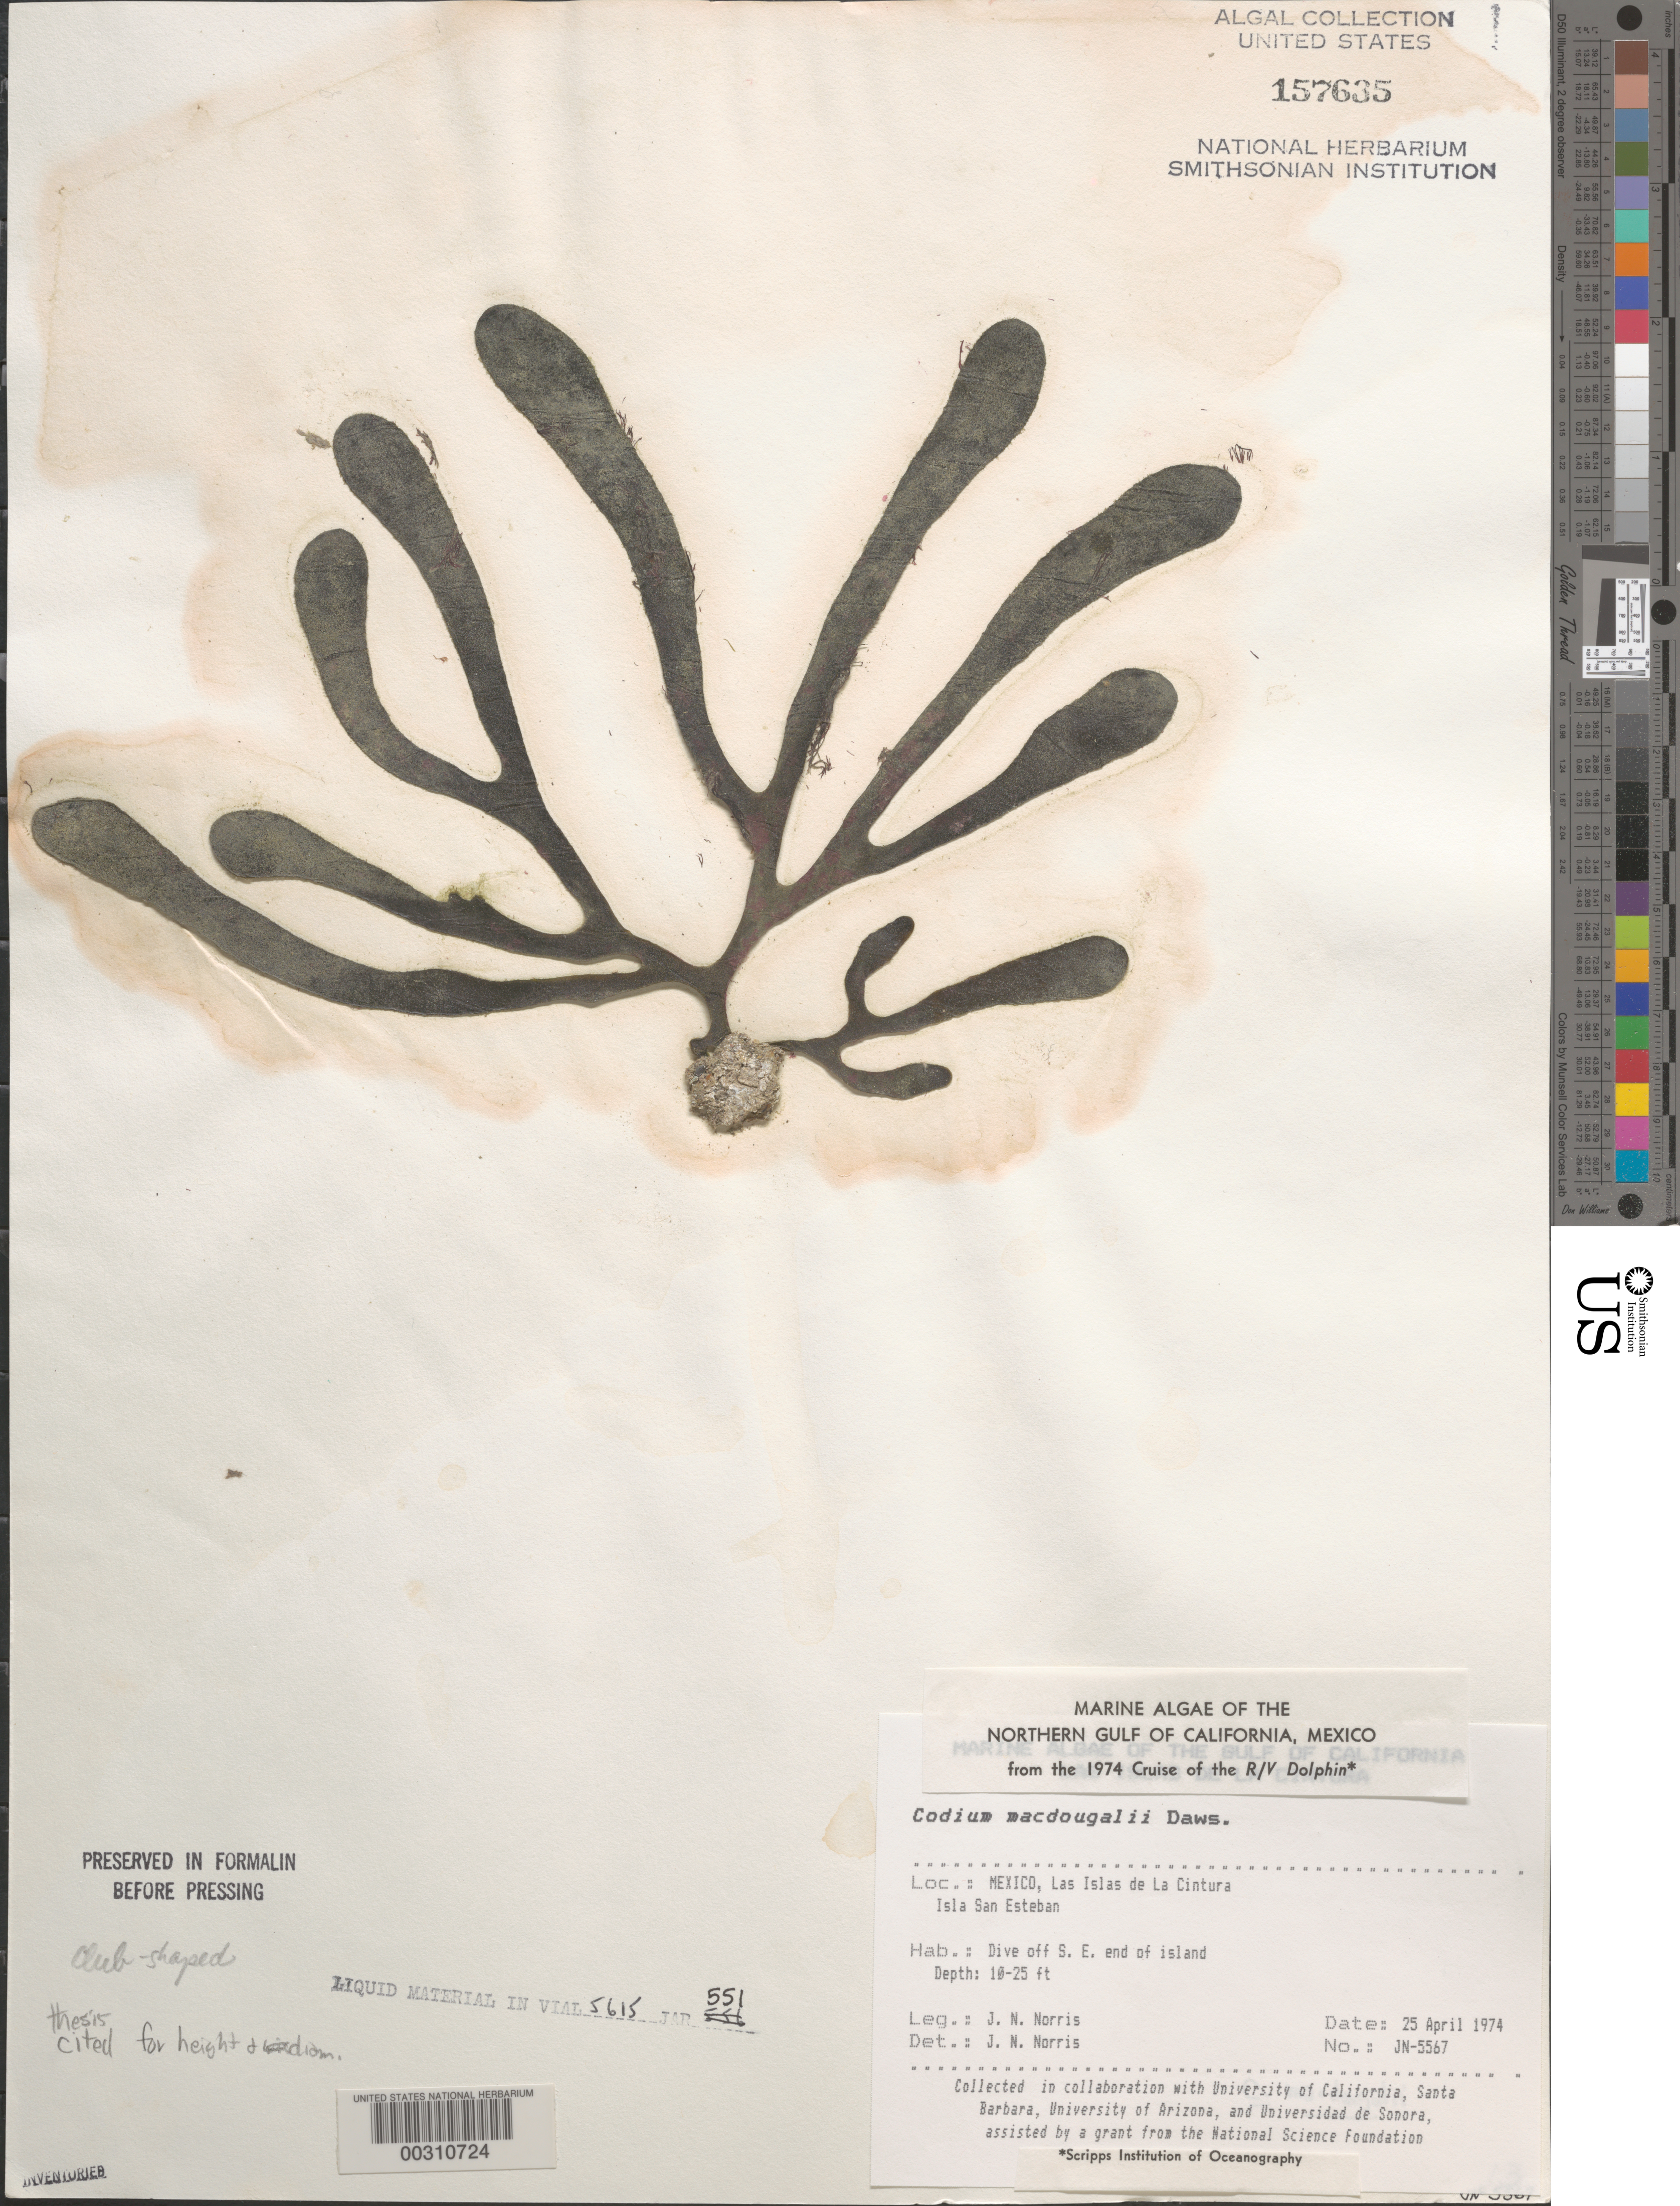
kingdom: Plantae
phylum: Chlorophyta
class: Ulvophyceae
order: Bryopsidales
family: Codiaceae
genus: Codium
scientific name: Codium brandegeei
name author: Setch. & N.L. Gardner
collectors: J. N. Norris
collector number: JN-5567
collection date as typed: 25 Apr 1974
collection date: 1974-04-25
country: Mexico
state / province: Baja California Norte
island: Isla San Esteban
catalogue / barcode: US 157635